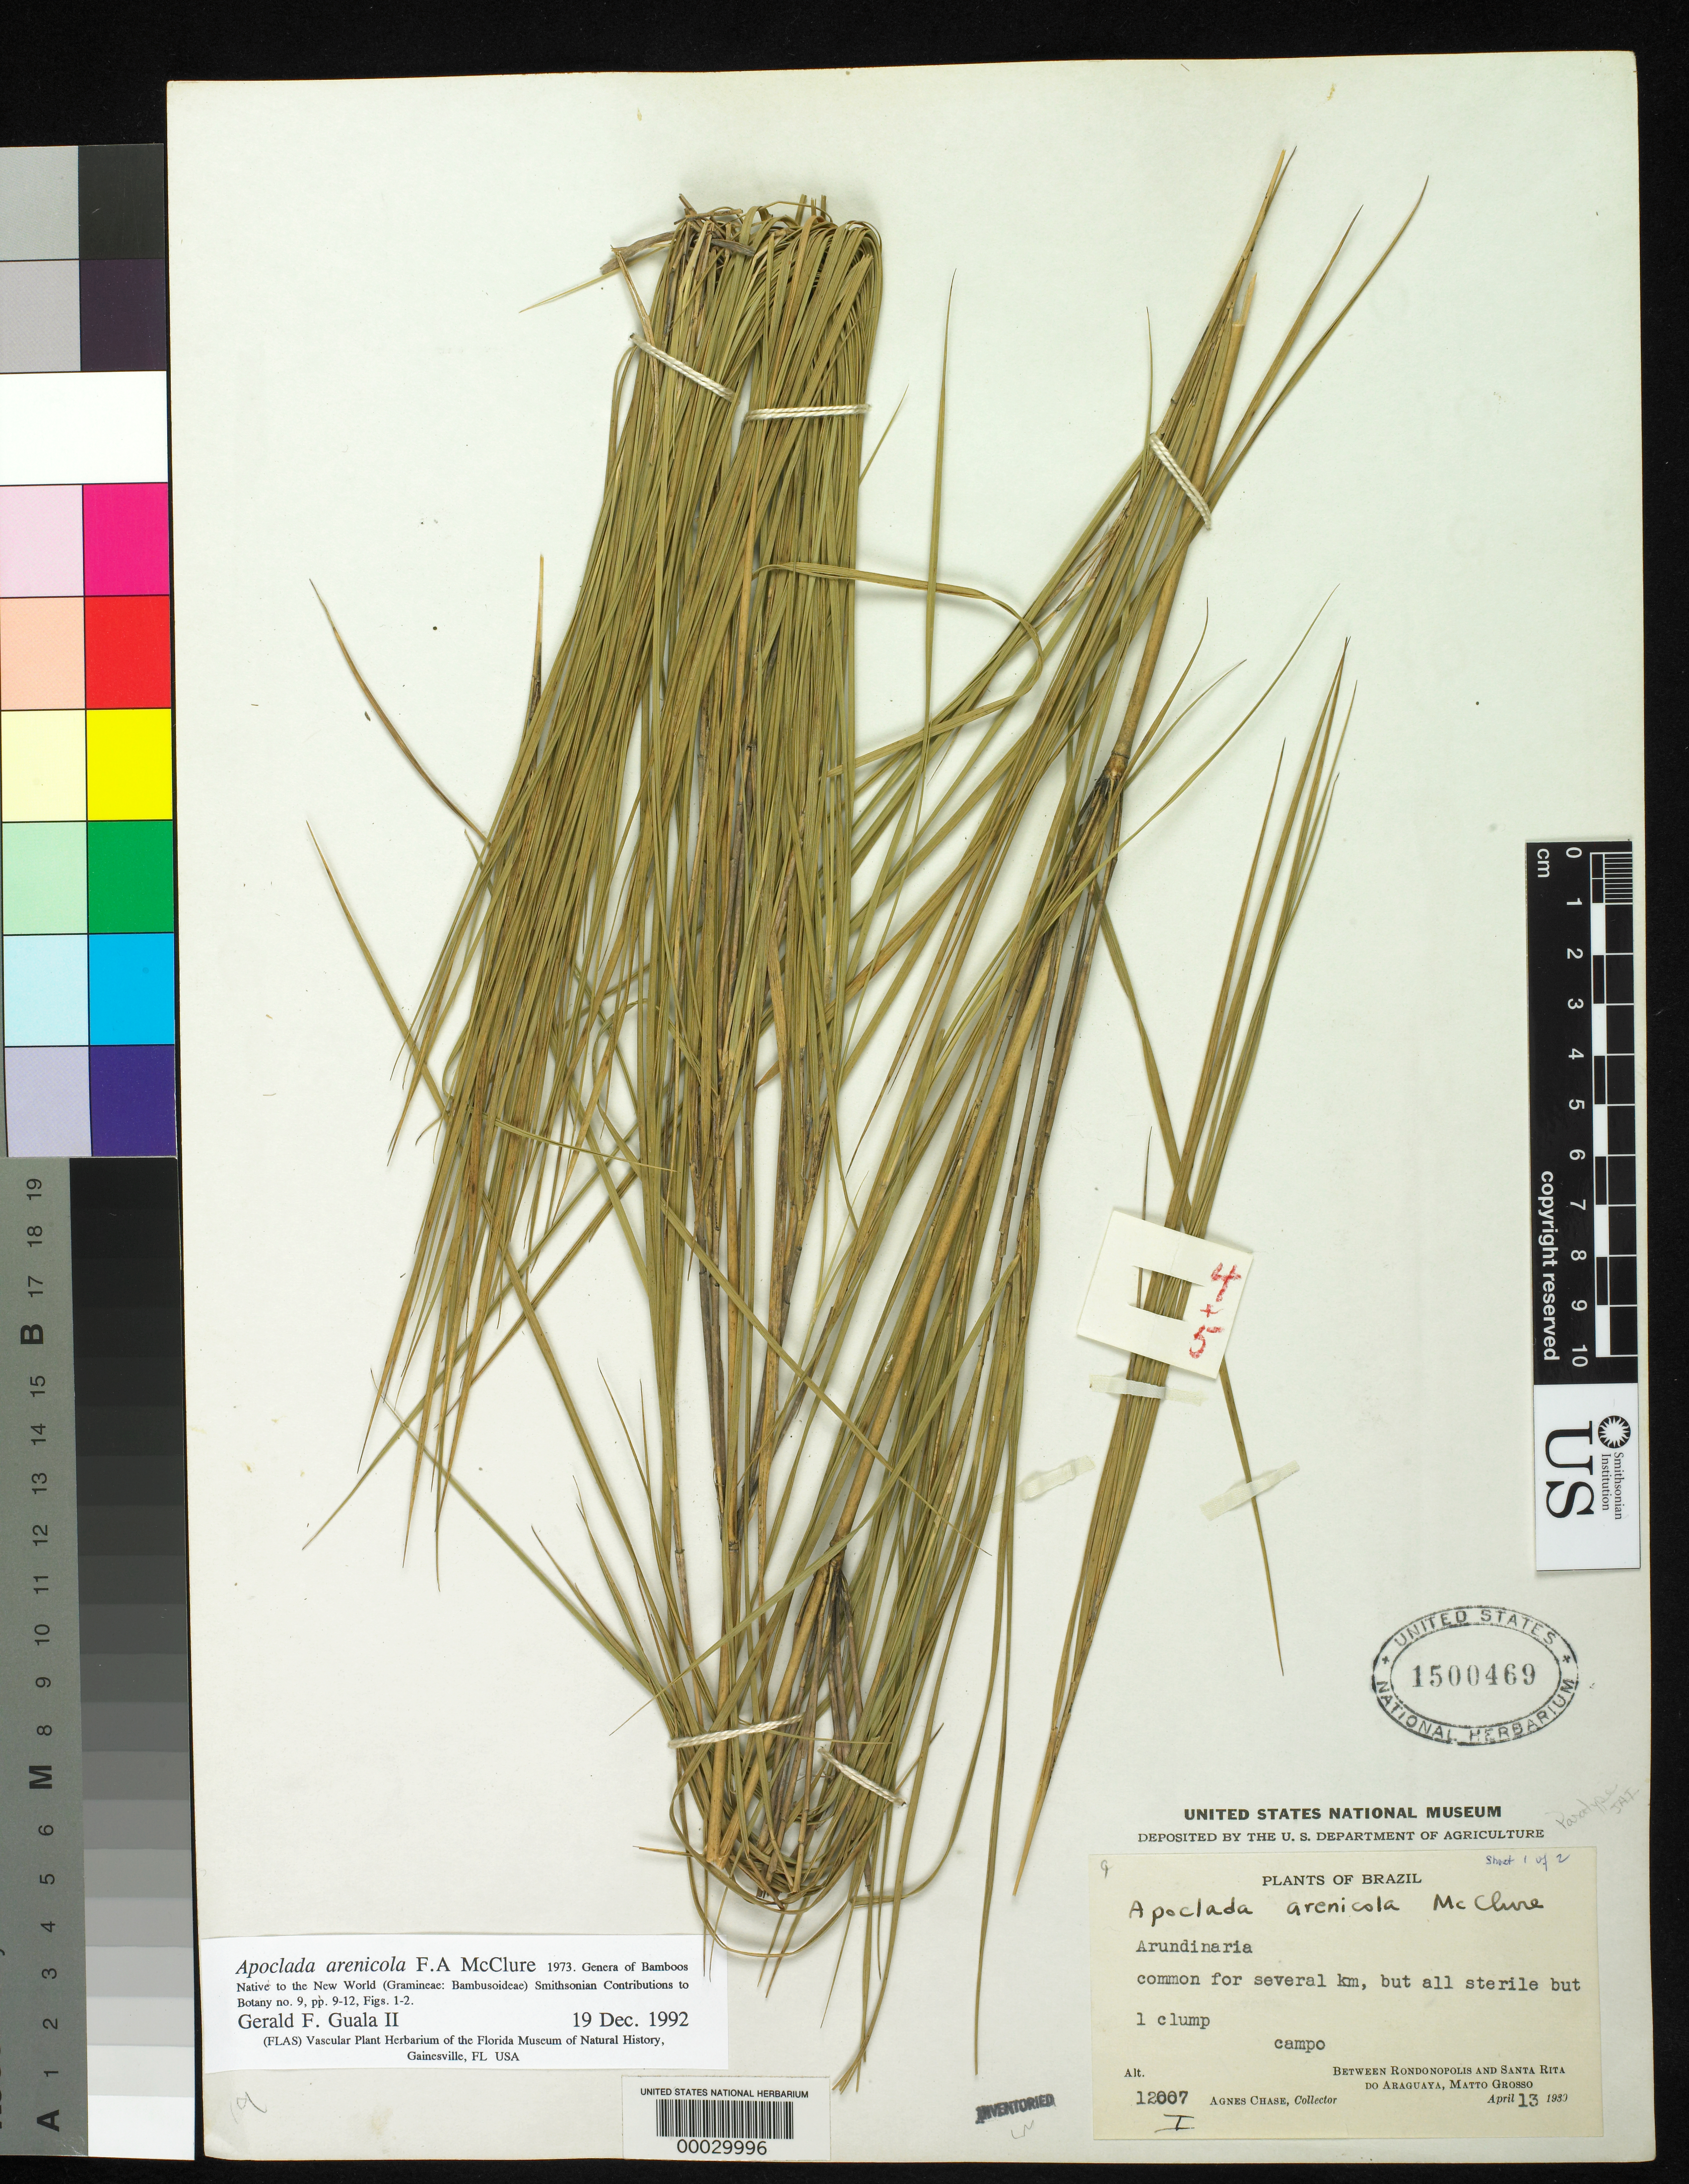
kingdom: Plantae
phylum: Tracheophyta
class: Liliopsida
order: Poales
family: Poaceae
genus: Filgueirasia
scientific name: Filgueirasia arenicola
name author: (McClure) Guala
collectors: A. Chase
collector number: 12007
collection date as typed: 13 Apr 1930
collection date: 1930-04-13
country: Brazil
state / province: Mato Grosso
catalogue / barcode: US 1500469